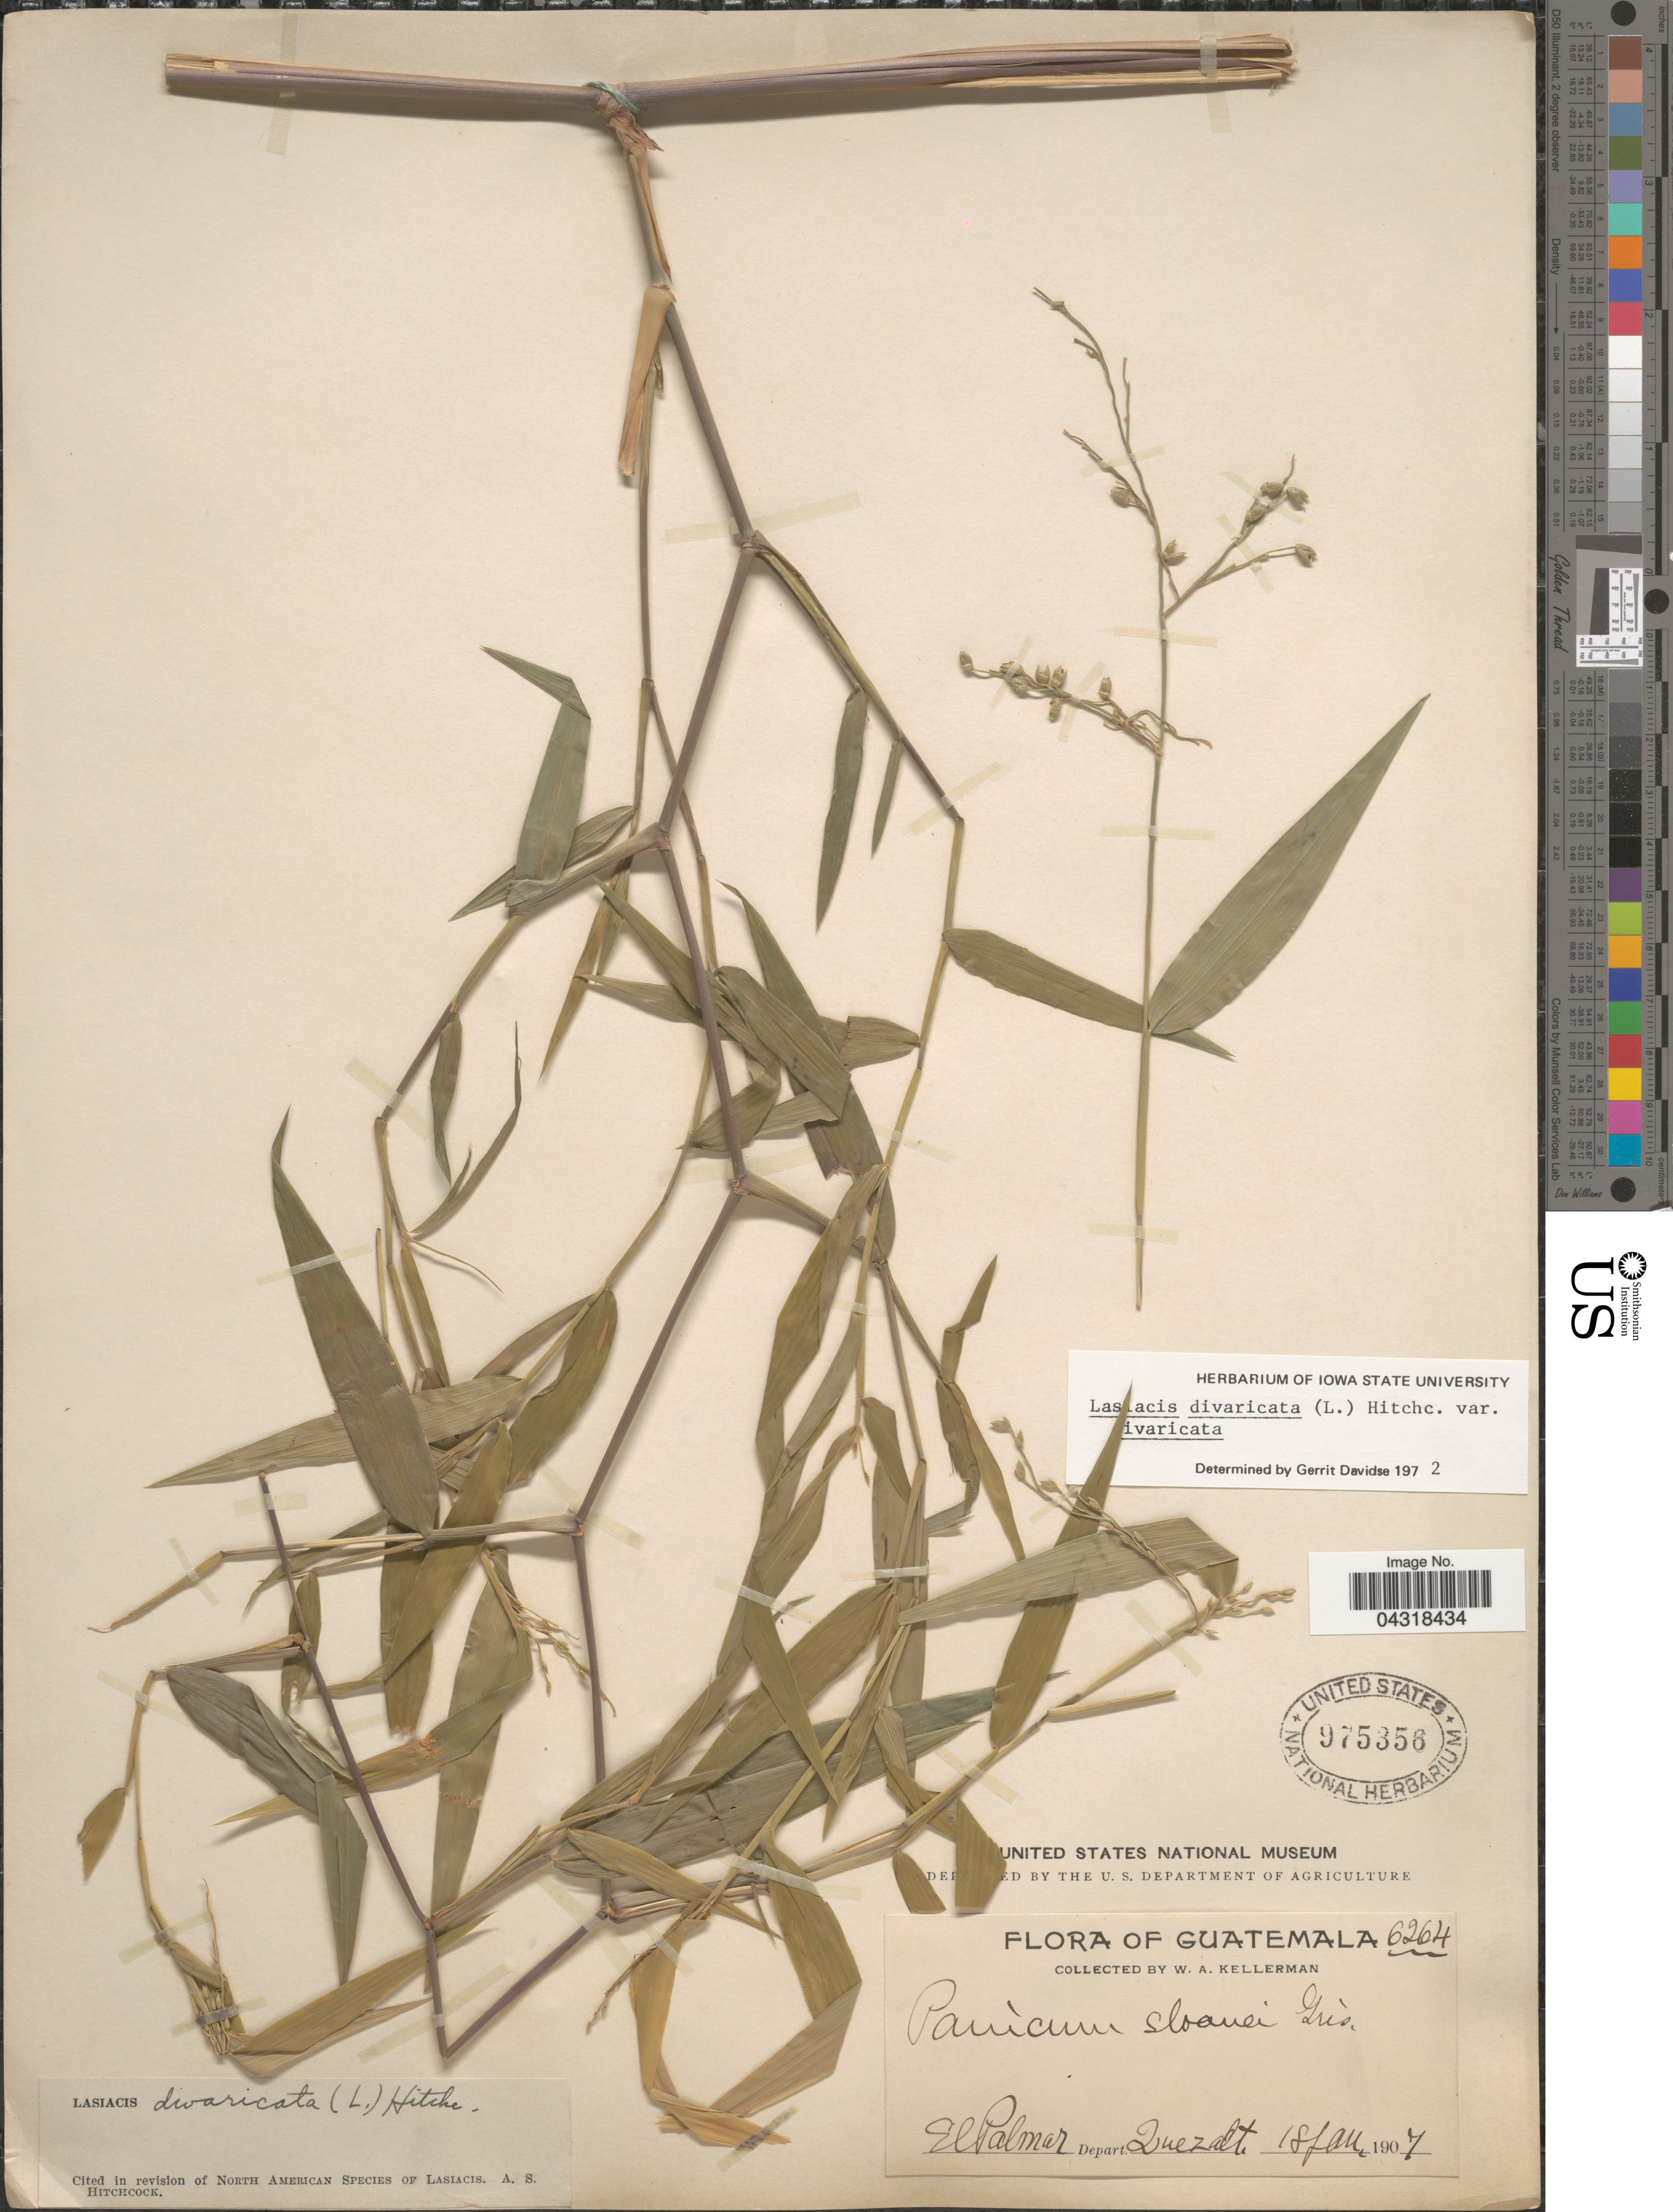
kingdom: Plantae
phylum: Tracheophyta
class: Liliopsida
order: Poales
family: Poaceae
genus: Lasiacis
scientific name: Lasiacis divaricata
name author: (L.) Hitchc.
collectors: W. Kellerman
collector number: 6264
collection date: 1907-01-18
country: Guatemala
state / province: Quetzaltenango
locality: El Palmar. Depart. Quezalt.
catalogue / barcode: US 975356